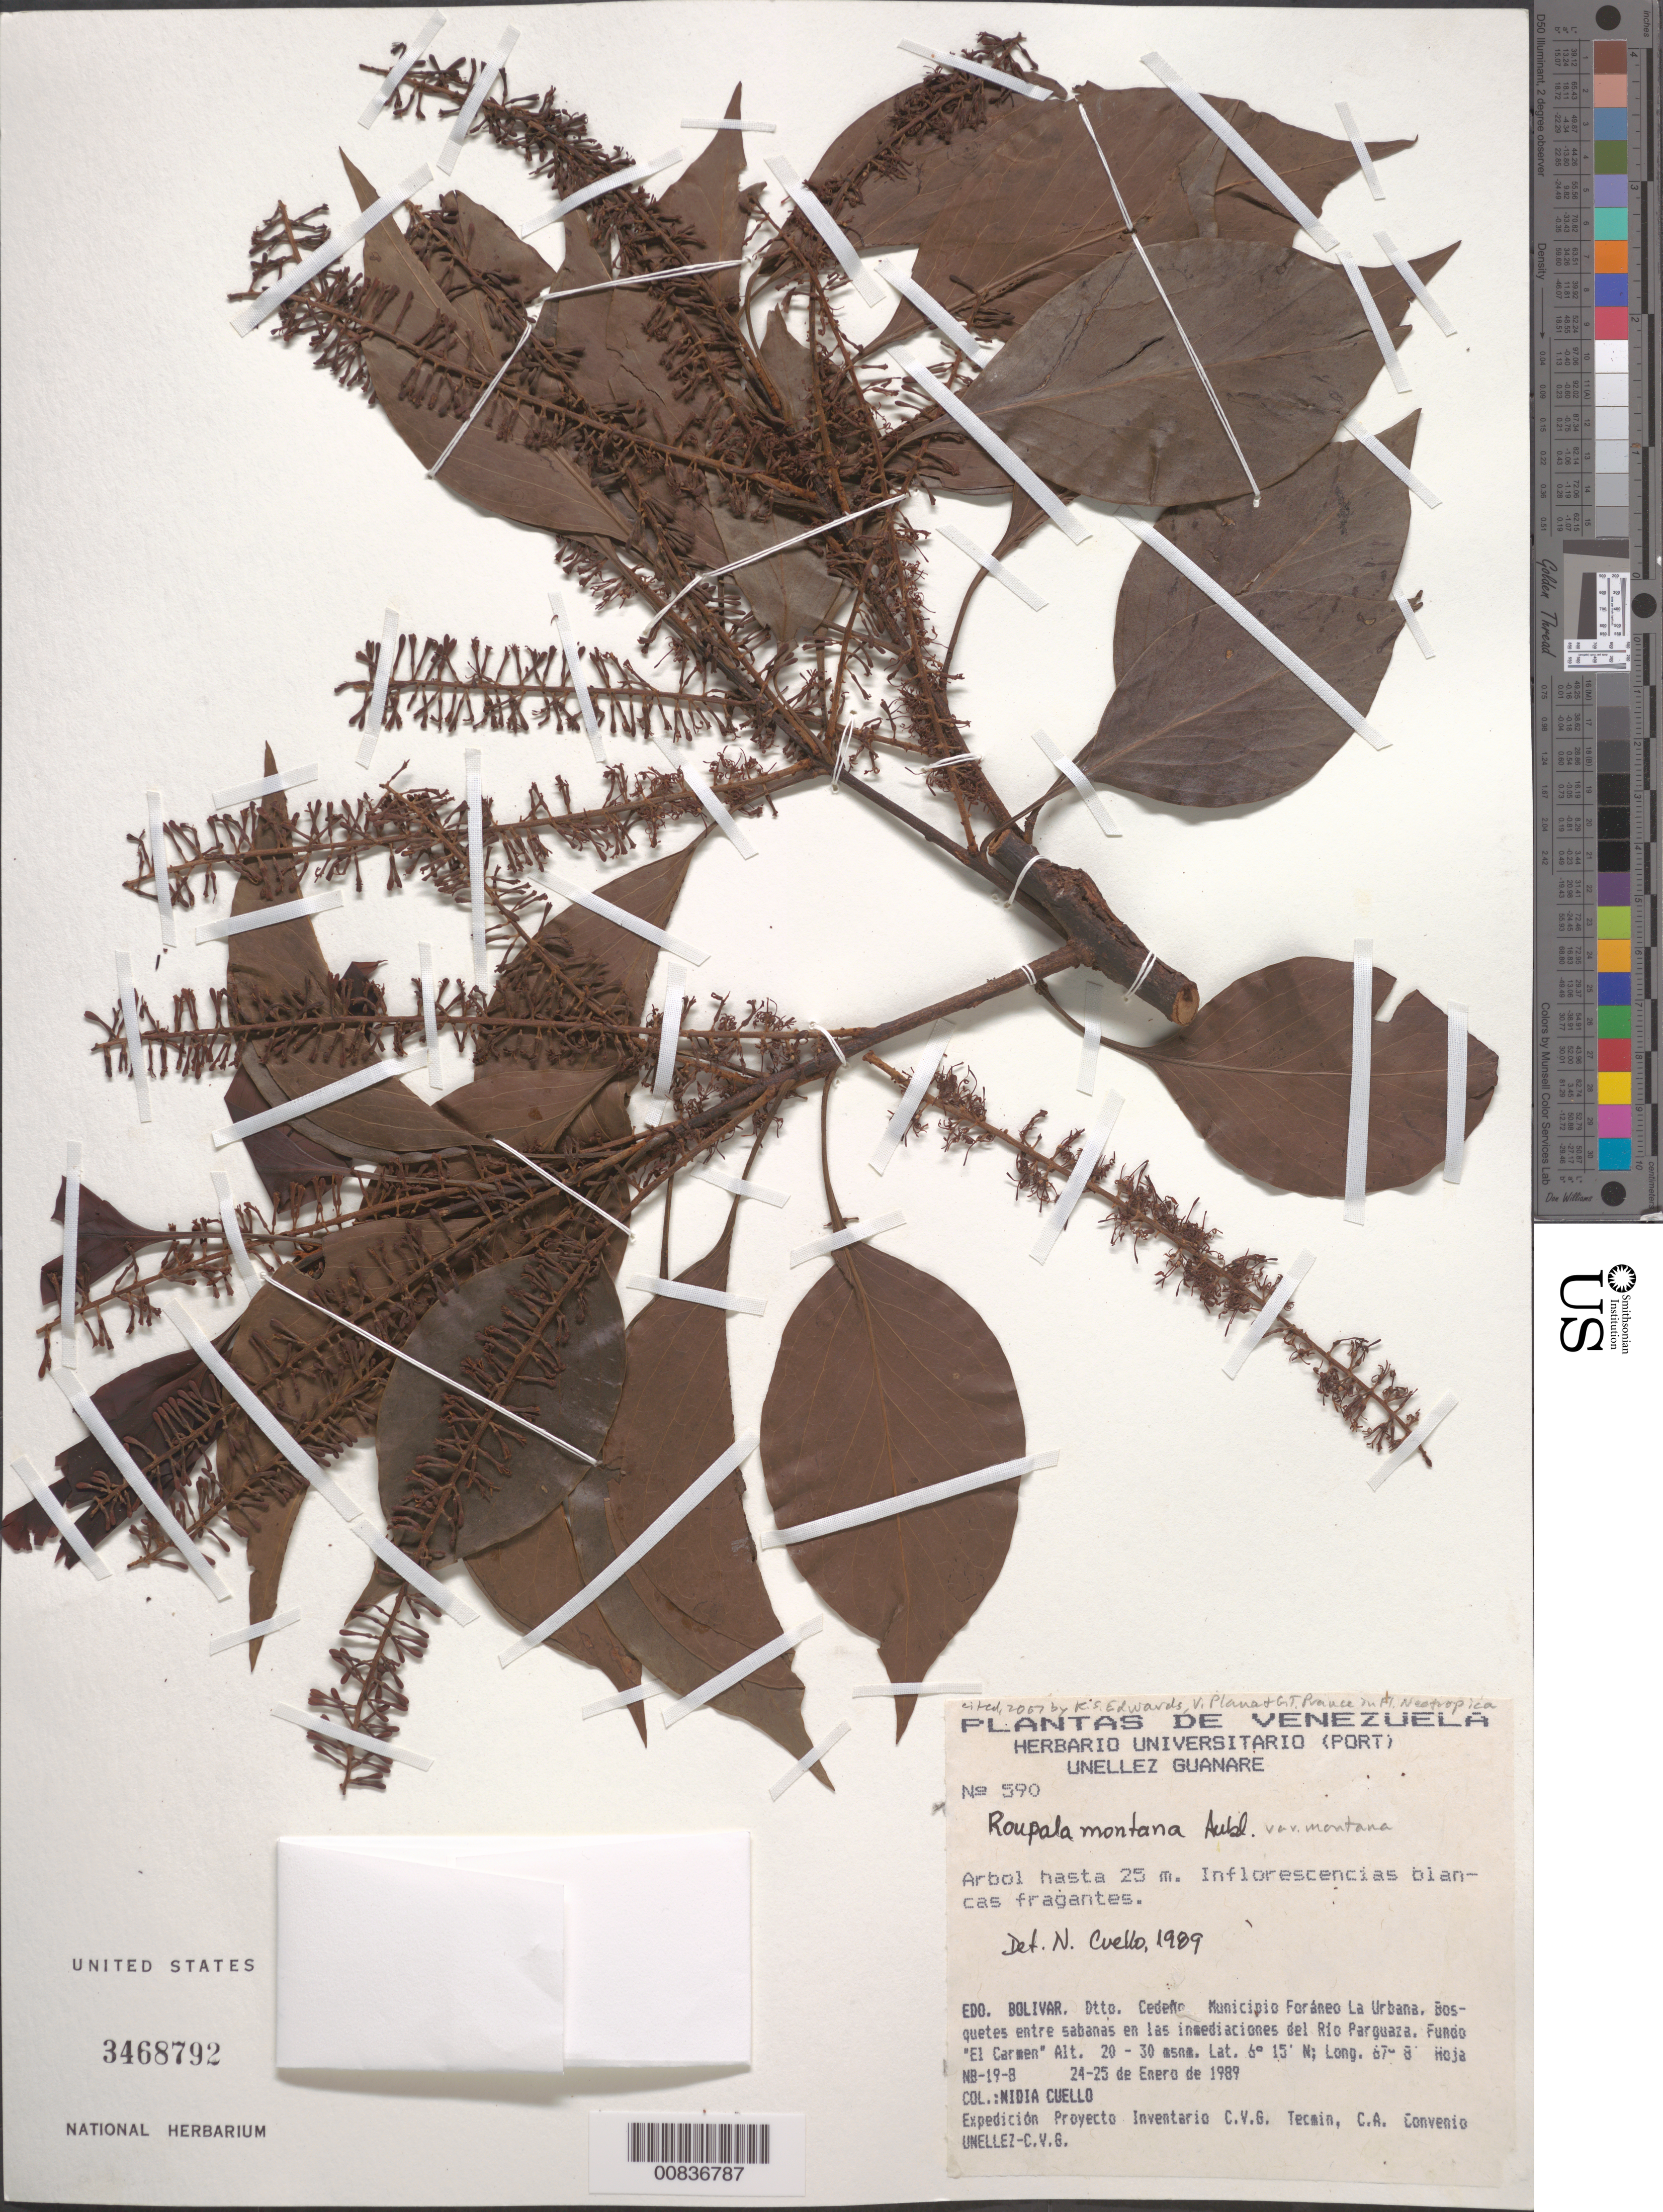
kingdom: Plantae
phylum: Tracheophyta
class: Magnoliopsida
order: Proteales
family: Proteaceae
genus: Roupala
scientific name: Roupala montana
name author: Aubl.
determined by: Cuello, Nidia L.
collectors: N. L. Cuello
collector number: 590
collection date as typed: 24-Jan-89 to 25-Jan-89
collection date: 1989-01-24/1989-01-25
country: Venezuela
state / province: Bolívar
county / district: Cedeño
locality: Río Parguaza. Fundo "El Carmen"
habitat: Bosquetes entre sabanas en las inmediaciones del rio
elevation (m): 20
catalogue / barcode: US 3468792